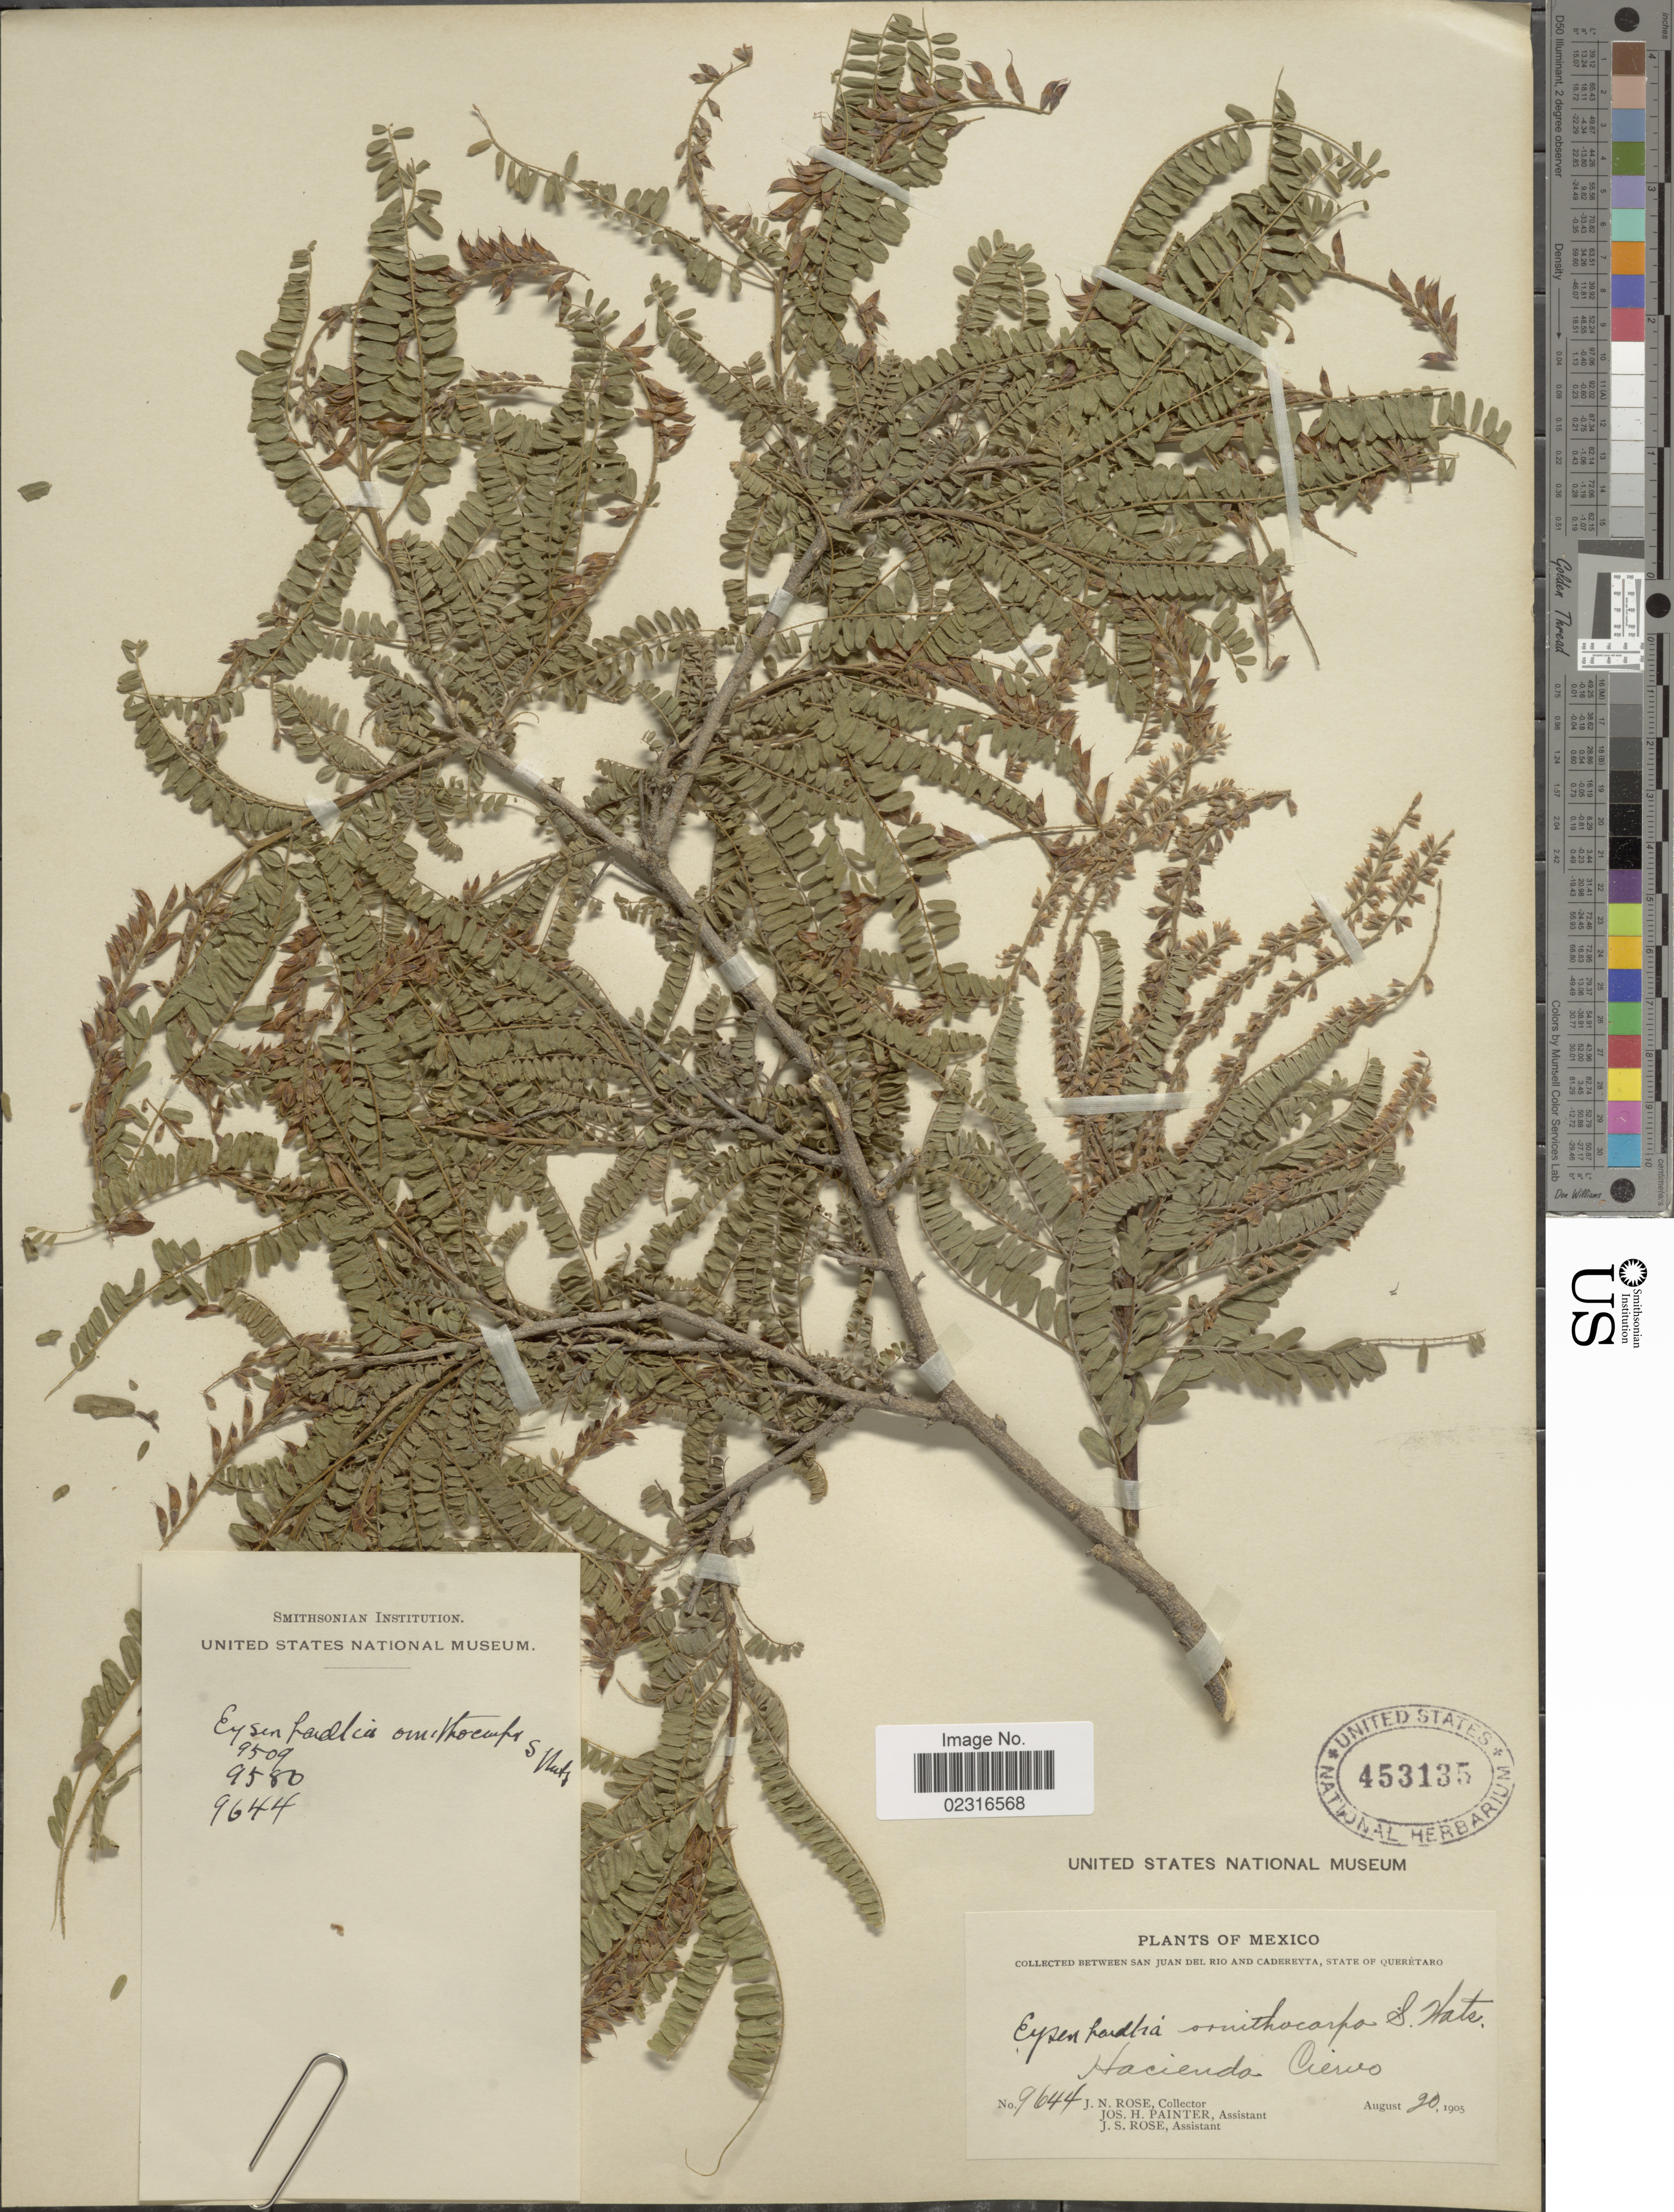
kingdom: Plantae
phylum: Tracheophyta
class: Magnoliopsida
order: Fabales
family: Fabaceae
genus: Eysenhardtia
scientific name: Eysenhardtia polystachya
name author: (Ortega) Sarg.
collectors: J. N. Rose, J. H. Painter & J. S. Rose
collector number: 9644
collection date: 1905-08-20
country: Mexico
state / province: Querétaro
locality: Between San Juan del Rio and Cadereyta. Haciendo Ciervo.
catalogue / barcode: US 453135